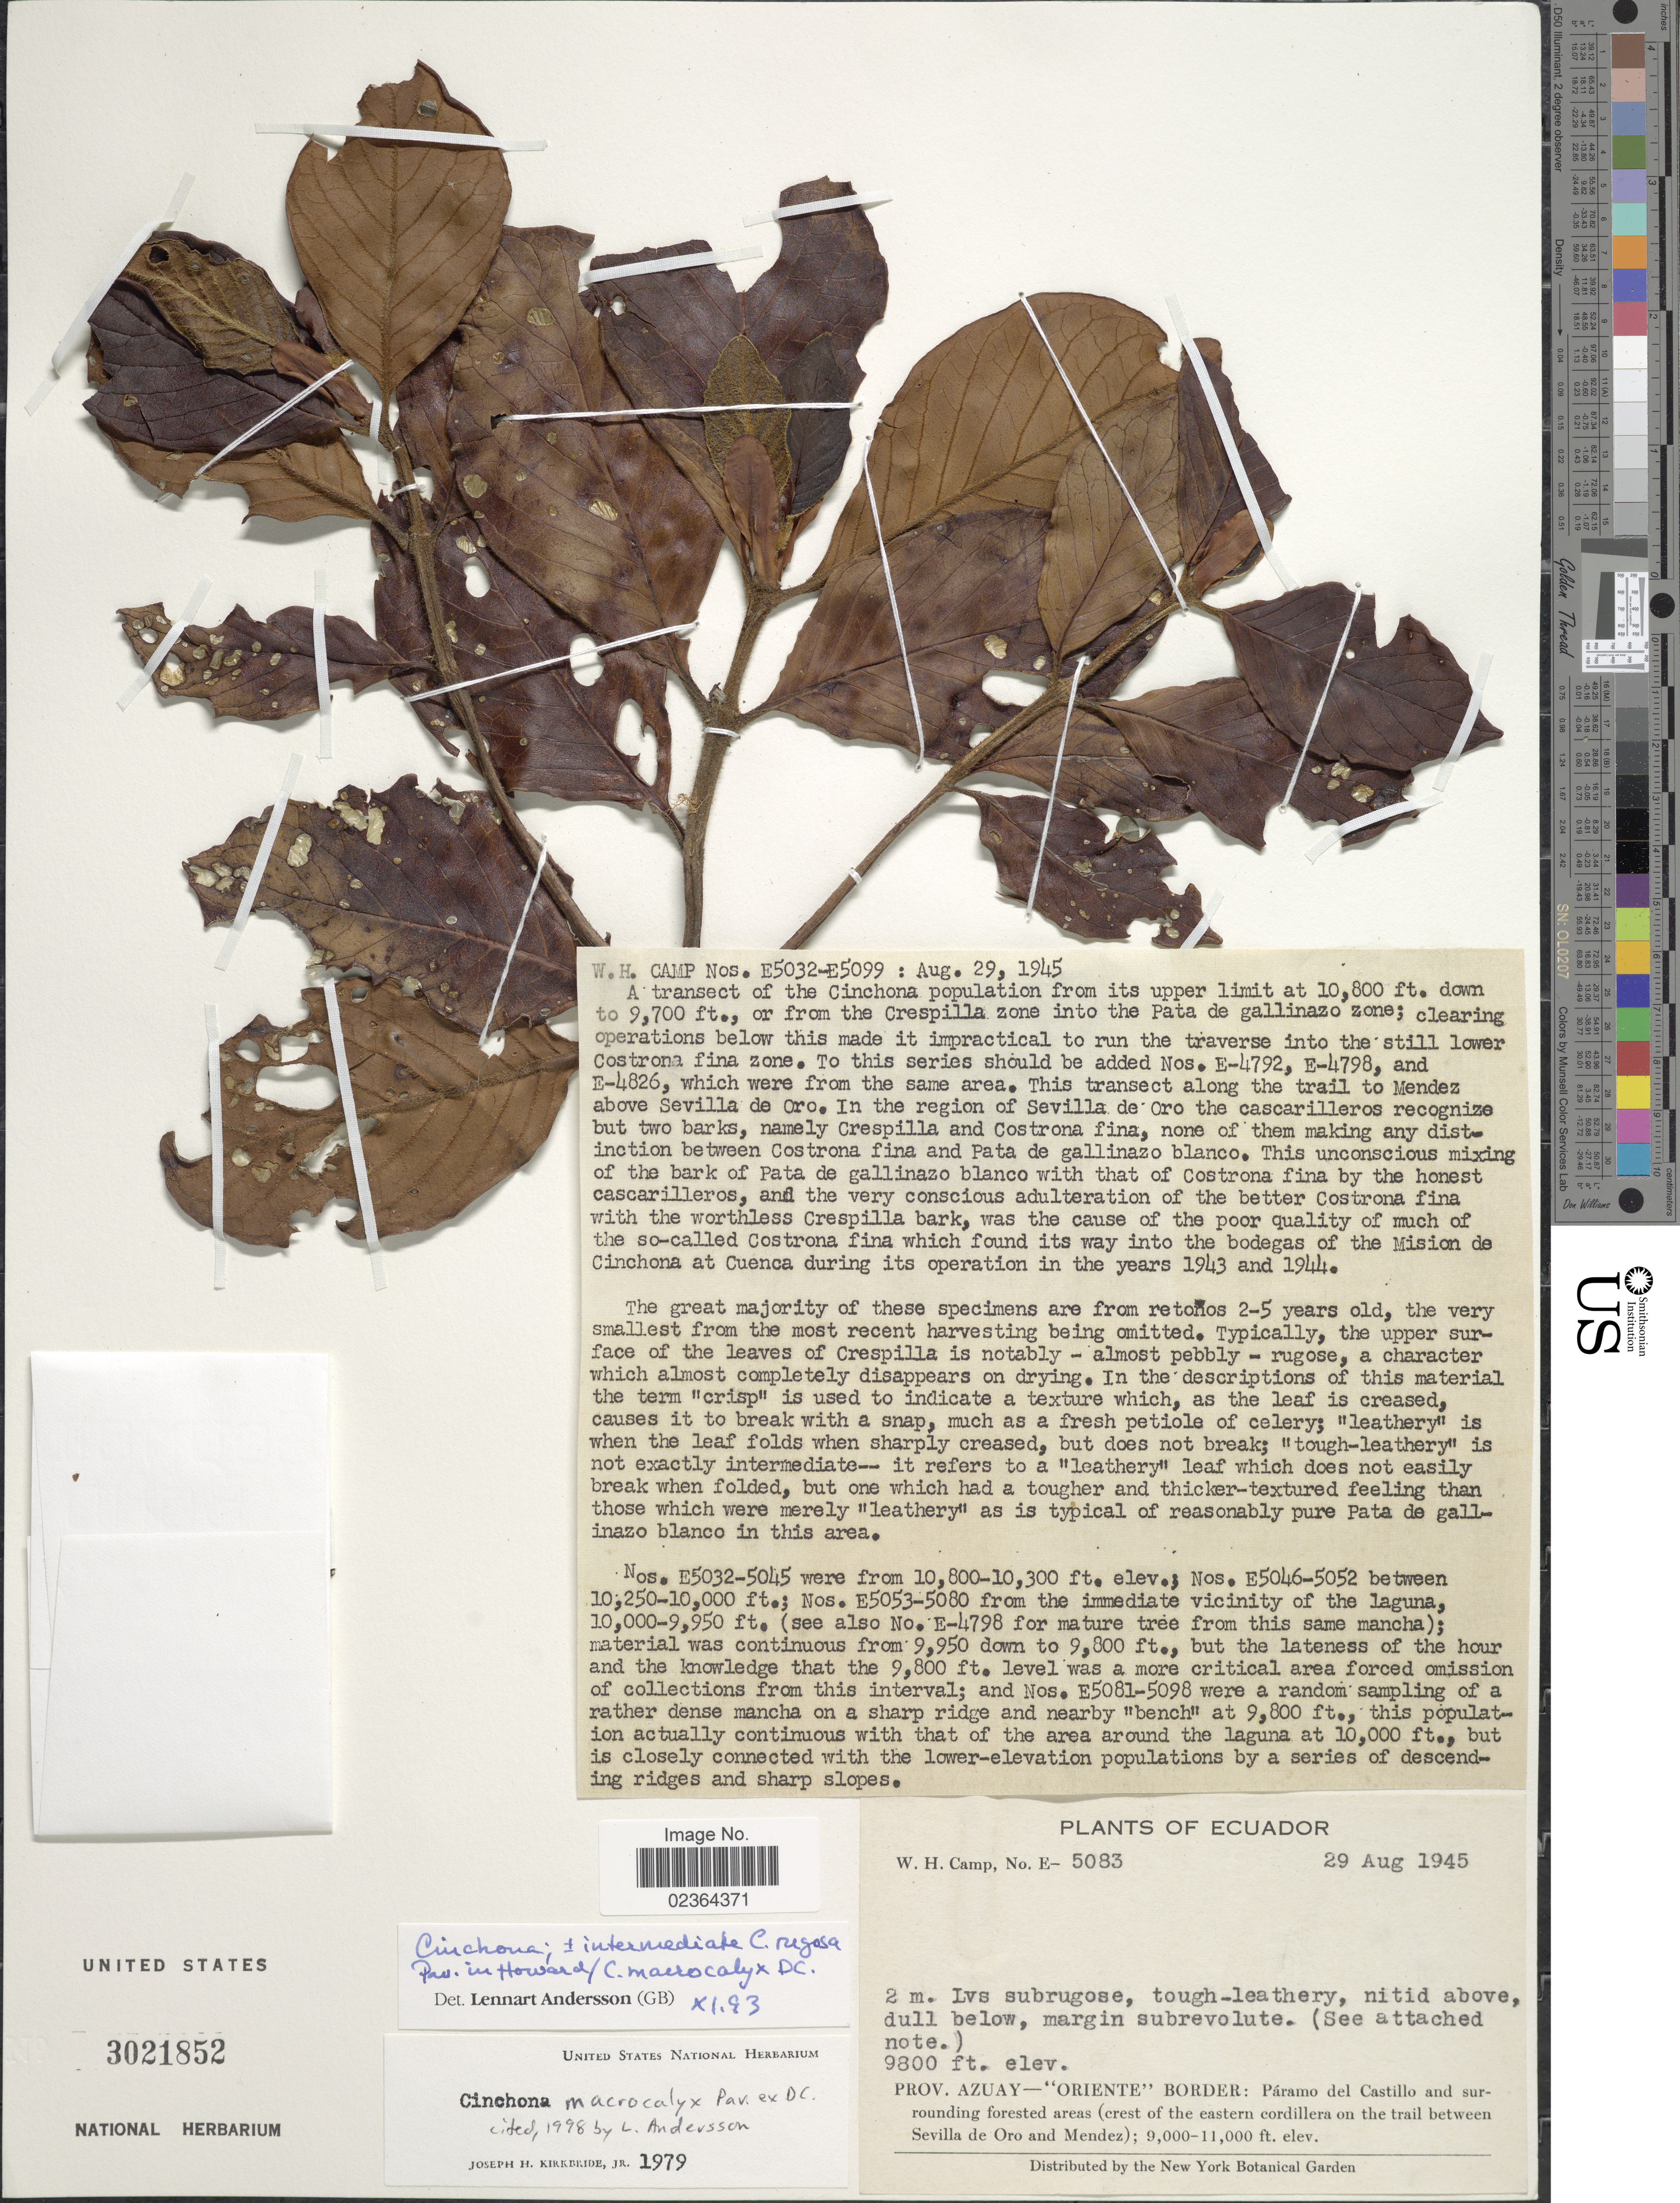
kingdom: Plantae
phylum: Tracheophyta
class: Magnoliopsida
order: Gentianales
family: Rubiaceae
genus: Cinchona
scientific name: Cinchona macrocalyx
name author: Pav. ex DC.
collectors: W. H. Camp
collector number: E-5083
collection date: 1945-08-29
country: Ecuador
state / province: Azuay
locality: Prov. Azuay: Oriente Border: Paramo del Castillo and surrounding forested areas (crest of the eastern cordillera on the trail between Sevilla de Oro and Mendez)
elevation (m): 2987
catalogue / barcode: US 3021852